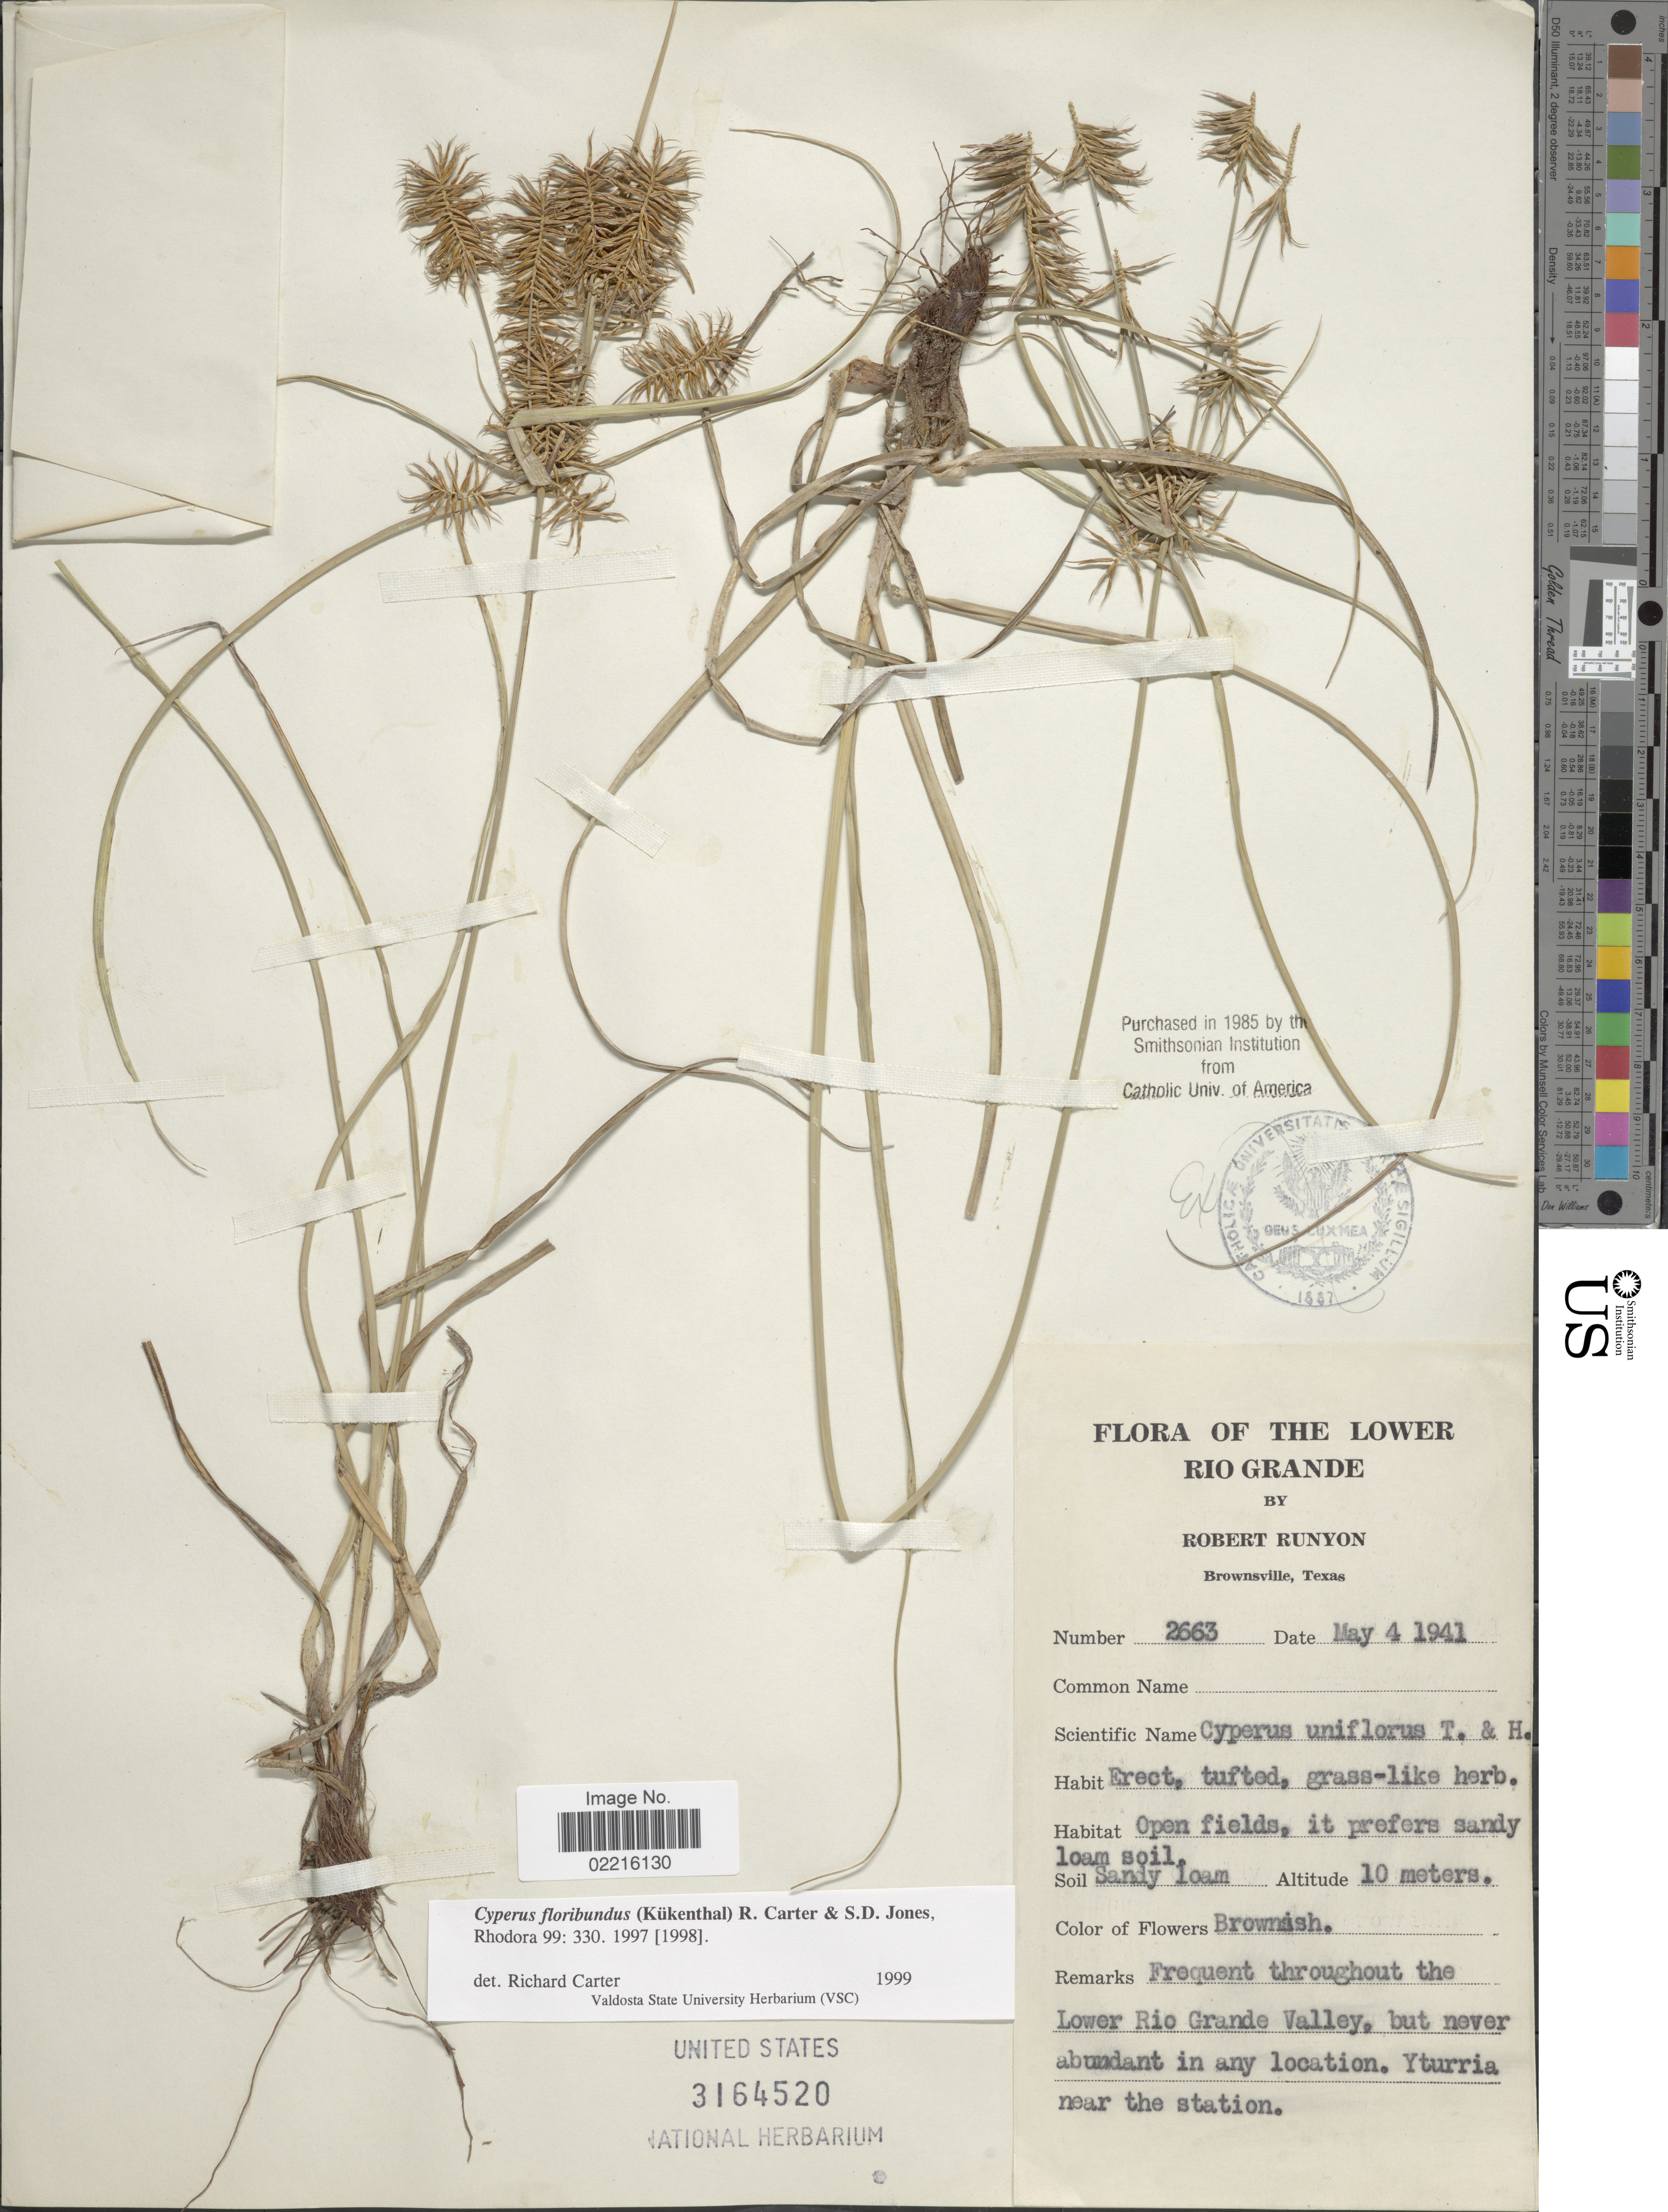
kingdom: Plantae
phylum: Tracheophyta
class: Liliopsida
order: Poales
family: Cyperaceae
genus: Cyperus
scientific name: Cyperus floribundus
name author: (Kük.) R. Carter & S.D. Jones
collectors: R. Runyon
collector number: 2663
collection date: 1941-05-04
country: United States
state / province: Texas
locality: The Lower Rio Grande, Frequent throughout the Lower Rio Grande Valley, but never abundant in any location. Yturria near the station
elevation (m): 10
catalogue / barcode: US 3164520